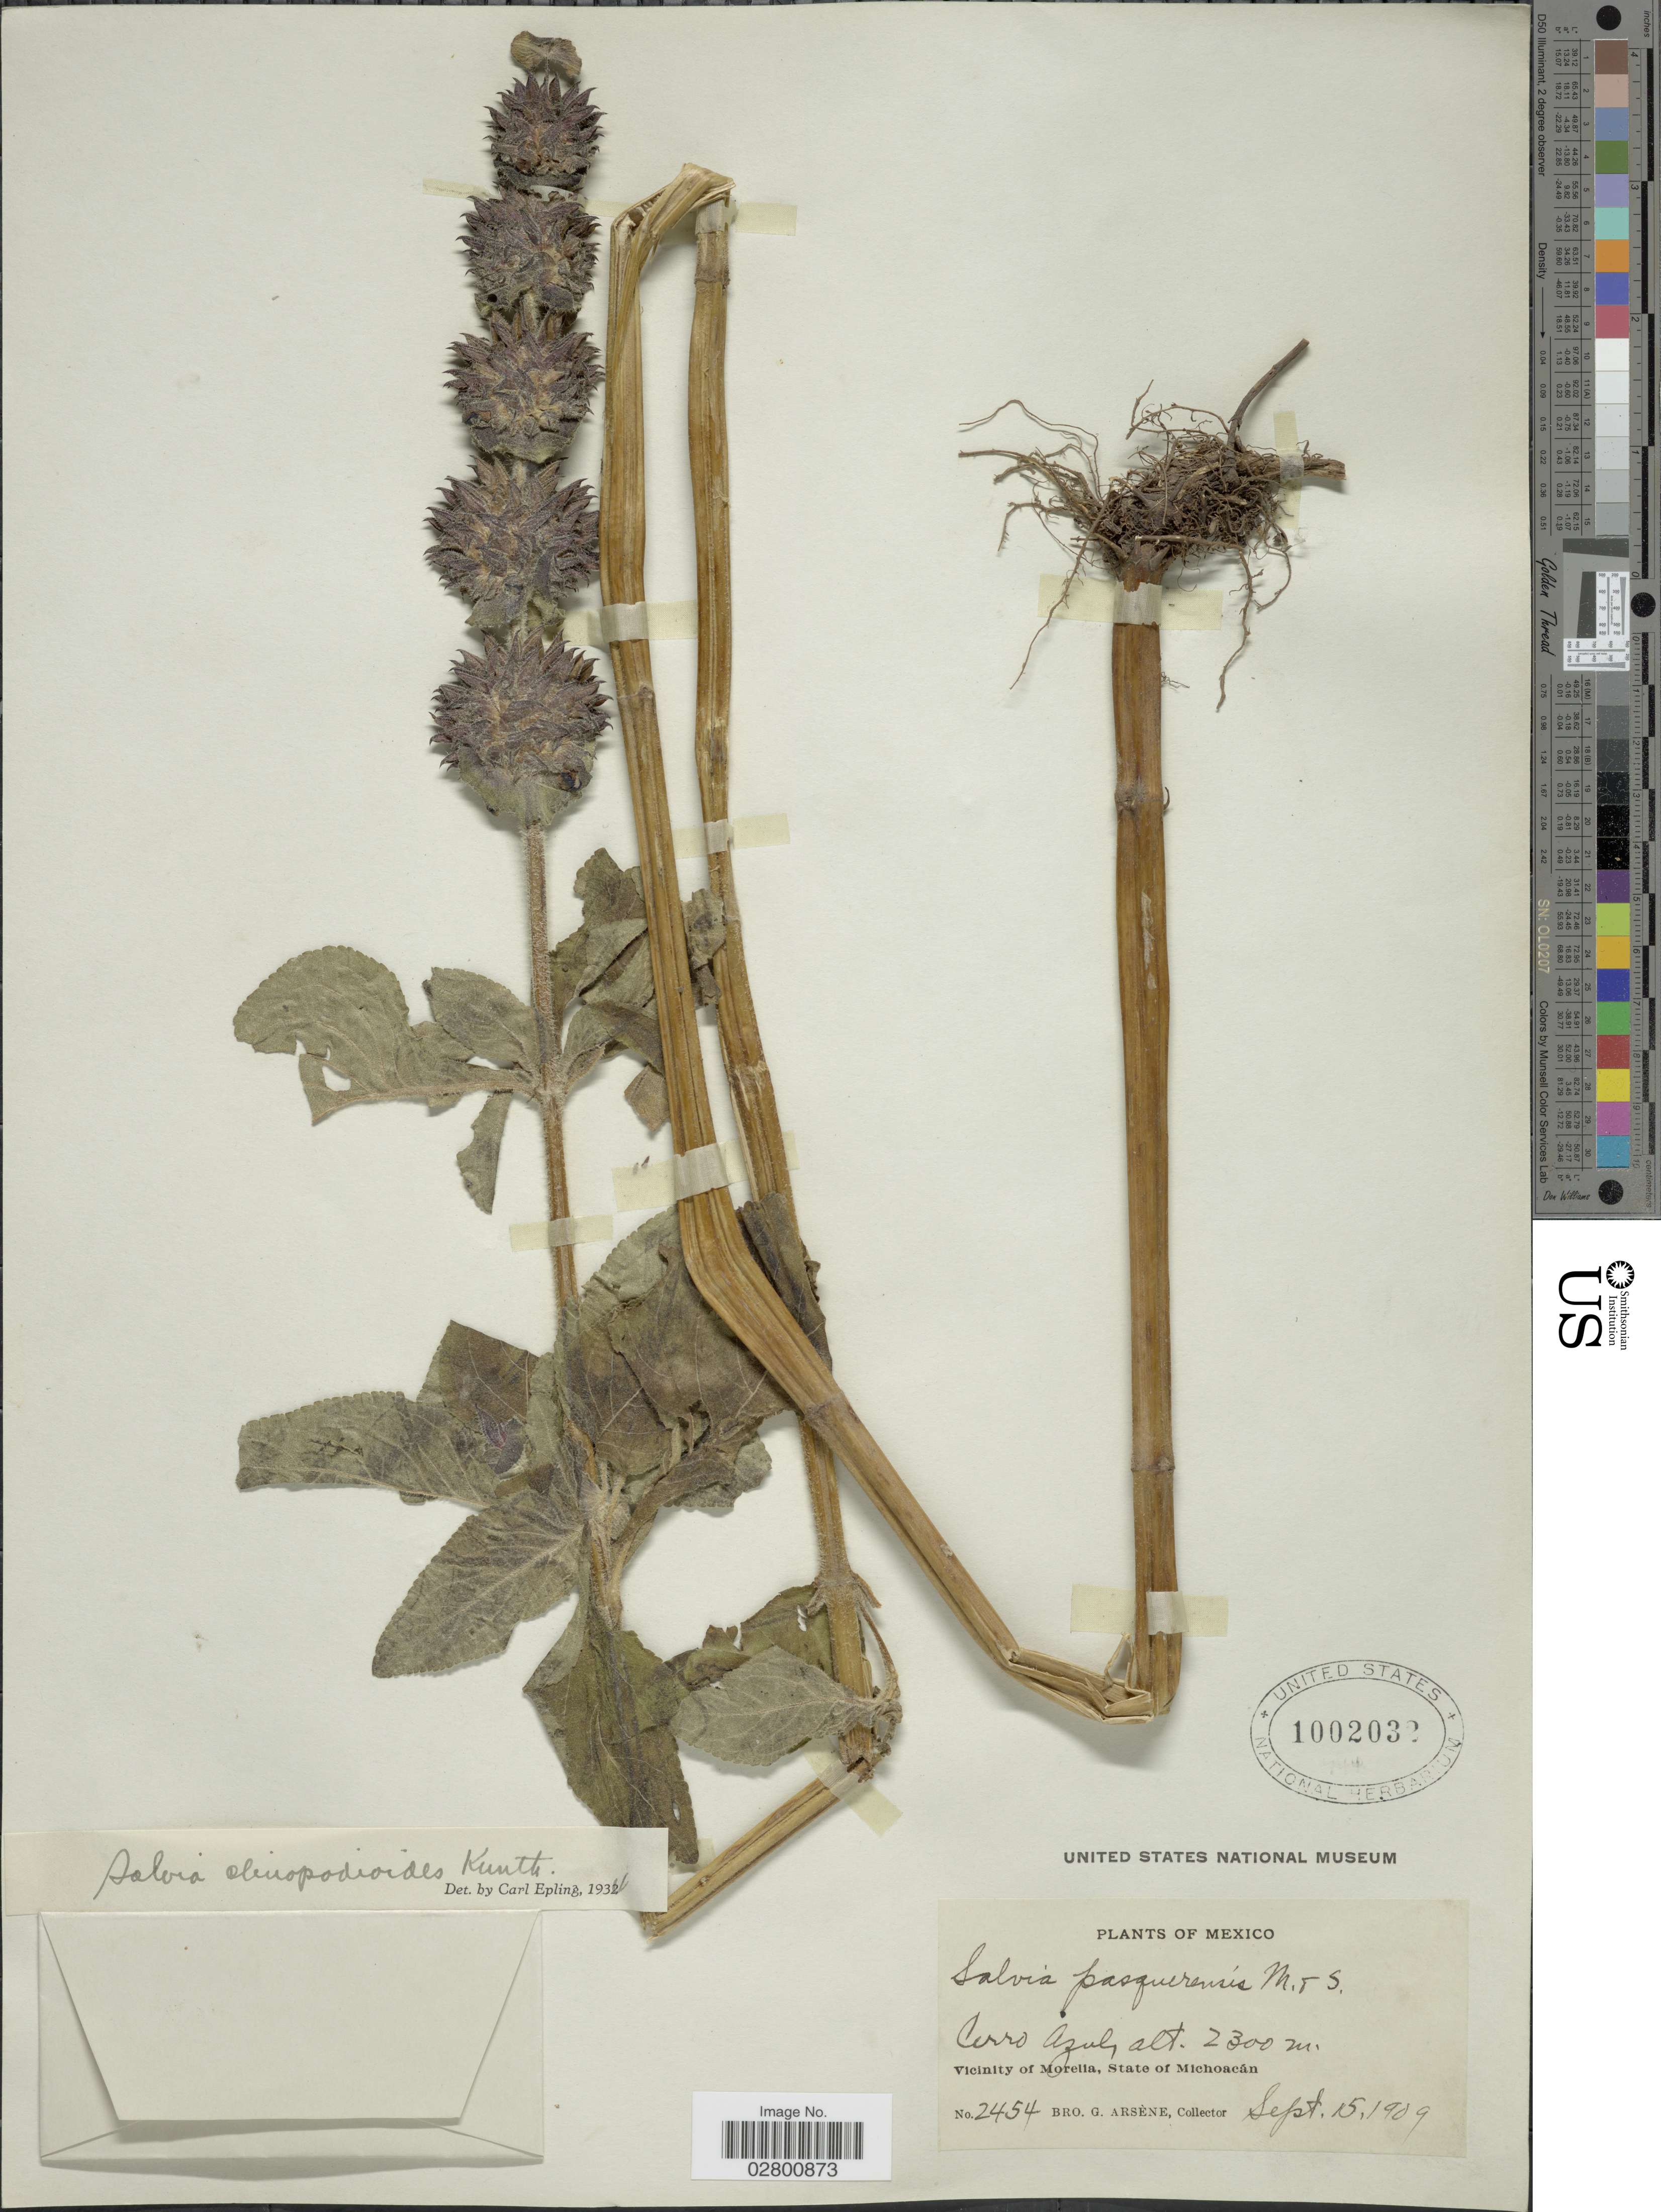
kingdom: Plantae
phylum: Tracheophyta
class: Magnoliopsida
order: Lamiales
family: Lamiaceae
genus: Salvia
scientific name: Salvia clinopodioides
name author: Kunth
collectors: Bro. G. Arsène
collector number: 2454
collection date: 1909-09-15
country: Mexico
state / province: Michoacán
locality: Vicinity of Morelia. Cerro Azul.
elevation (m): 2300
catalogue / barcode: US 1002032